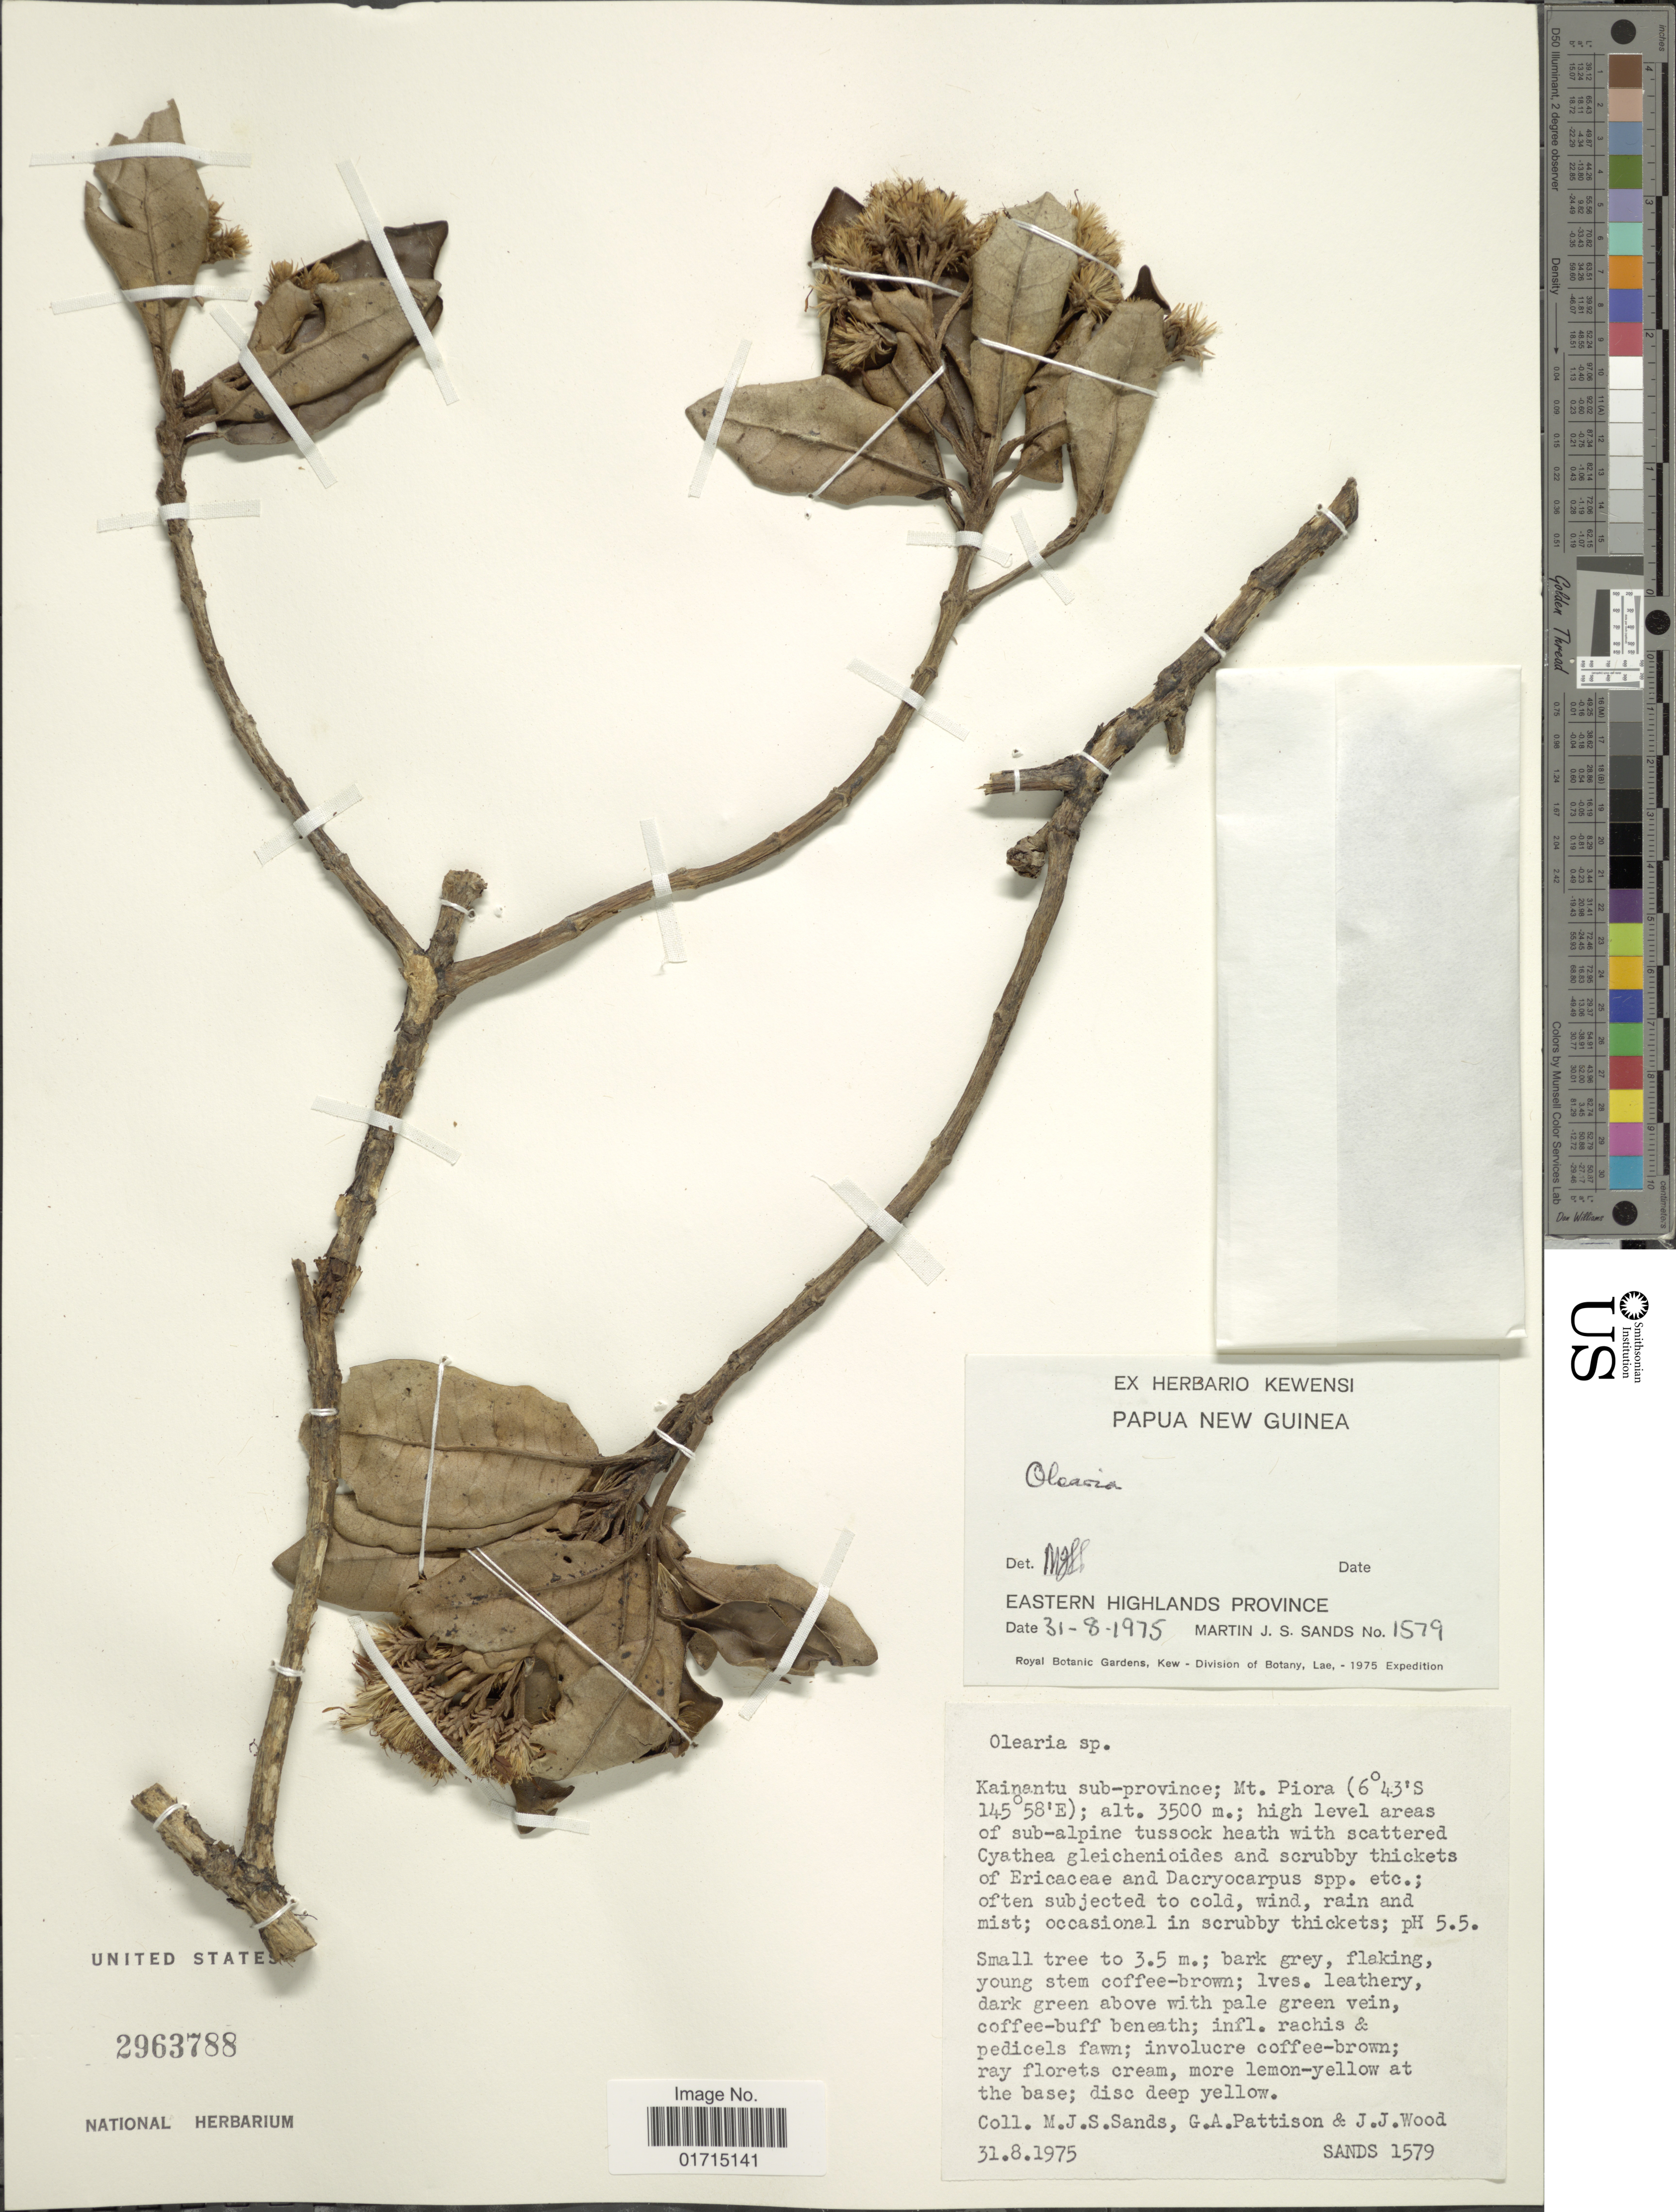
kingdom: Plantae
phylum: Tracheophyta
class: Magnoliopsida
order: Asterales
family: Asteraceae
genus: Olearia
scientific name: Olearia sp.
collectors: M. Sands, G. Pattison & J. Wood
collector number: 1579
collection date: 1975-08-31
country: Papua New Guinea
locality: Eastern Highlands Province. Kainantu sub-province; Mt. Piora.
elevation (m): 3500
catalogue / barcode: US 2963788